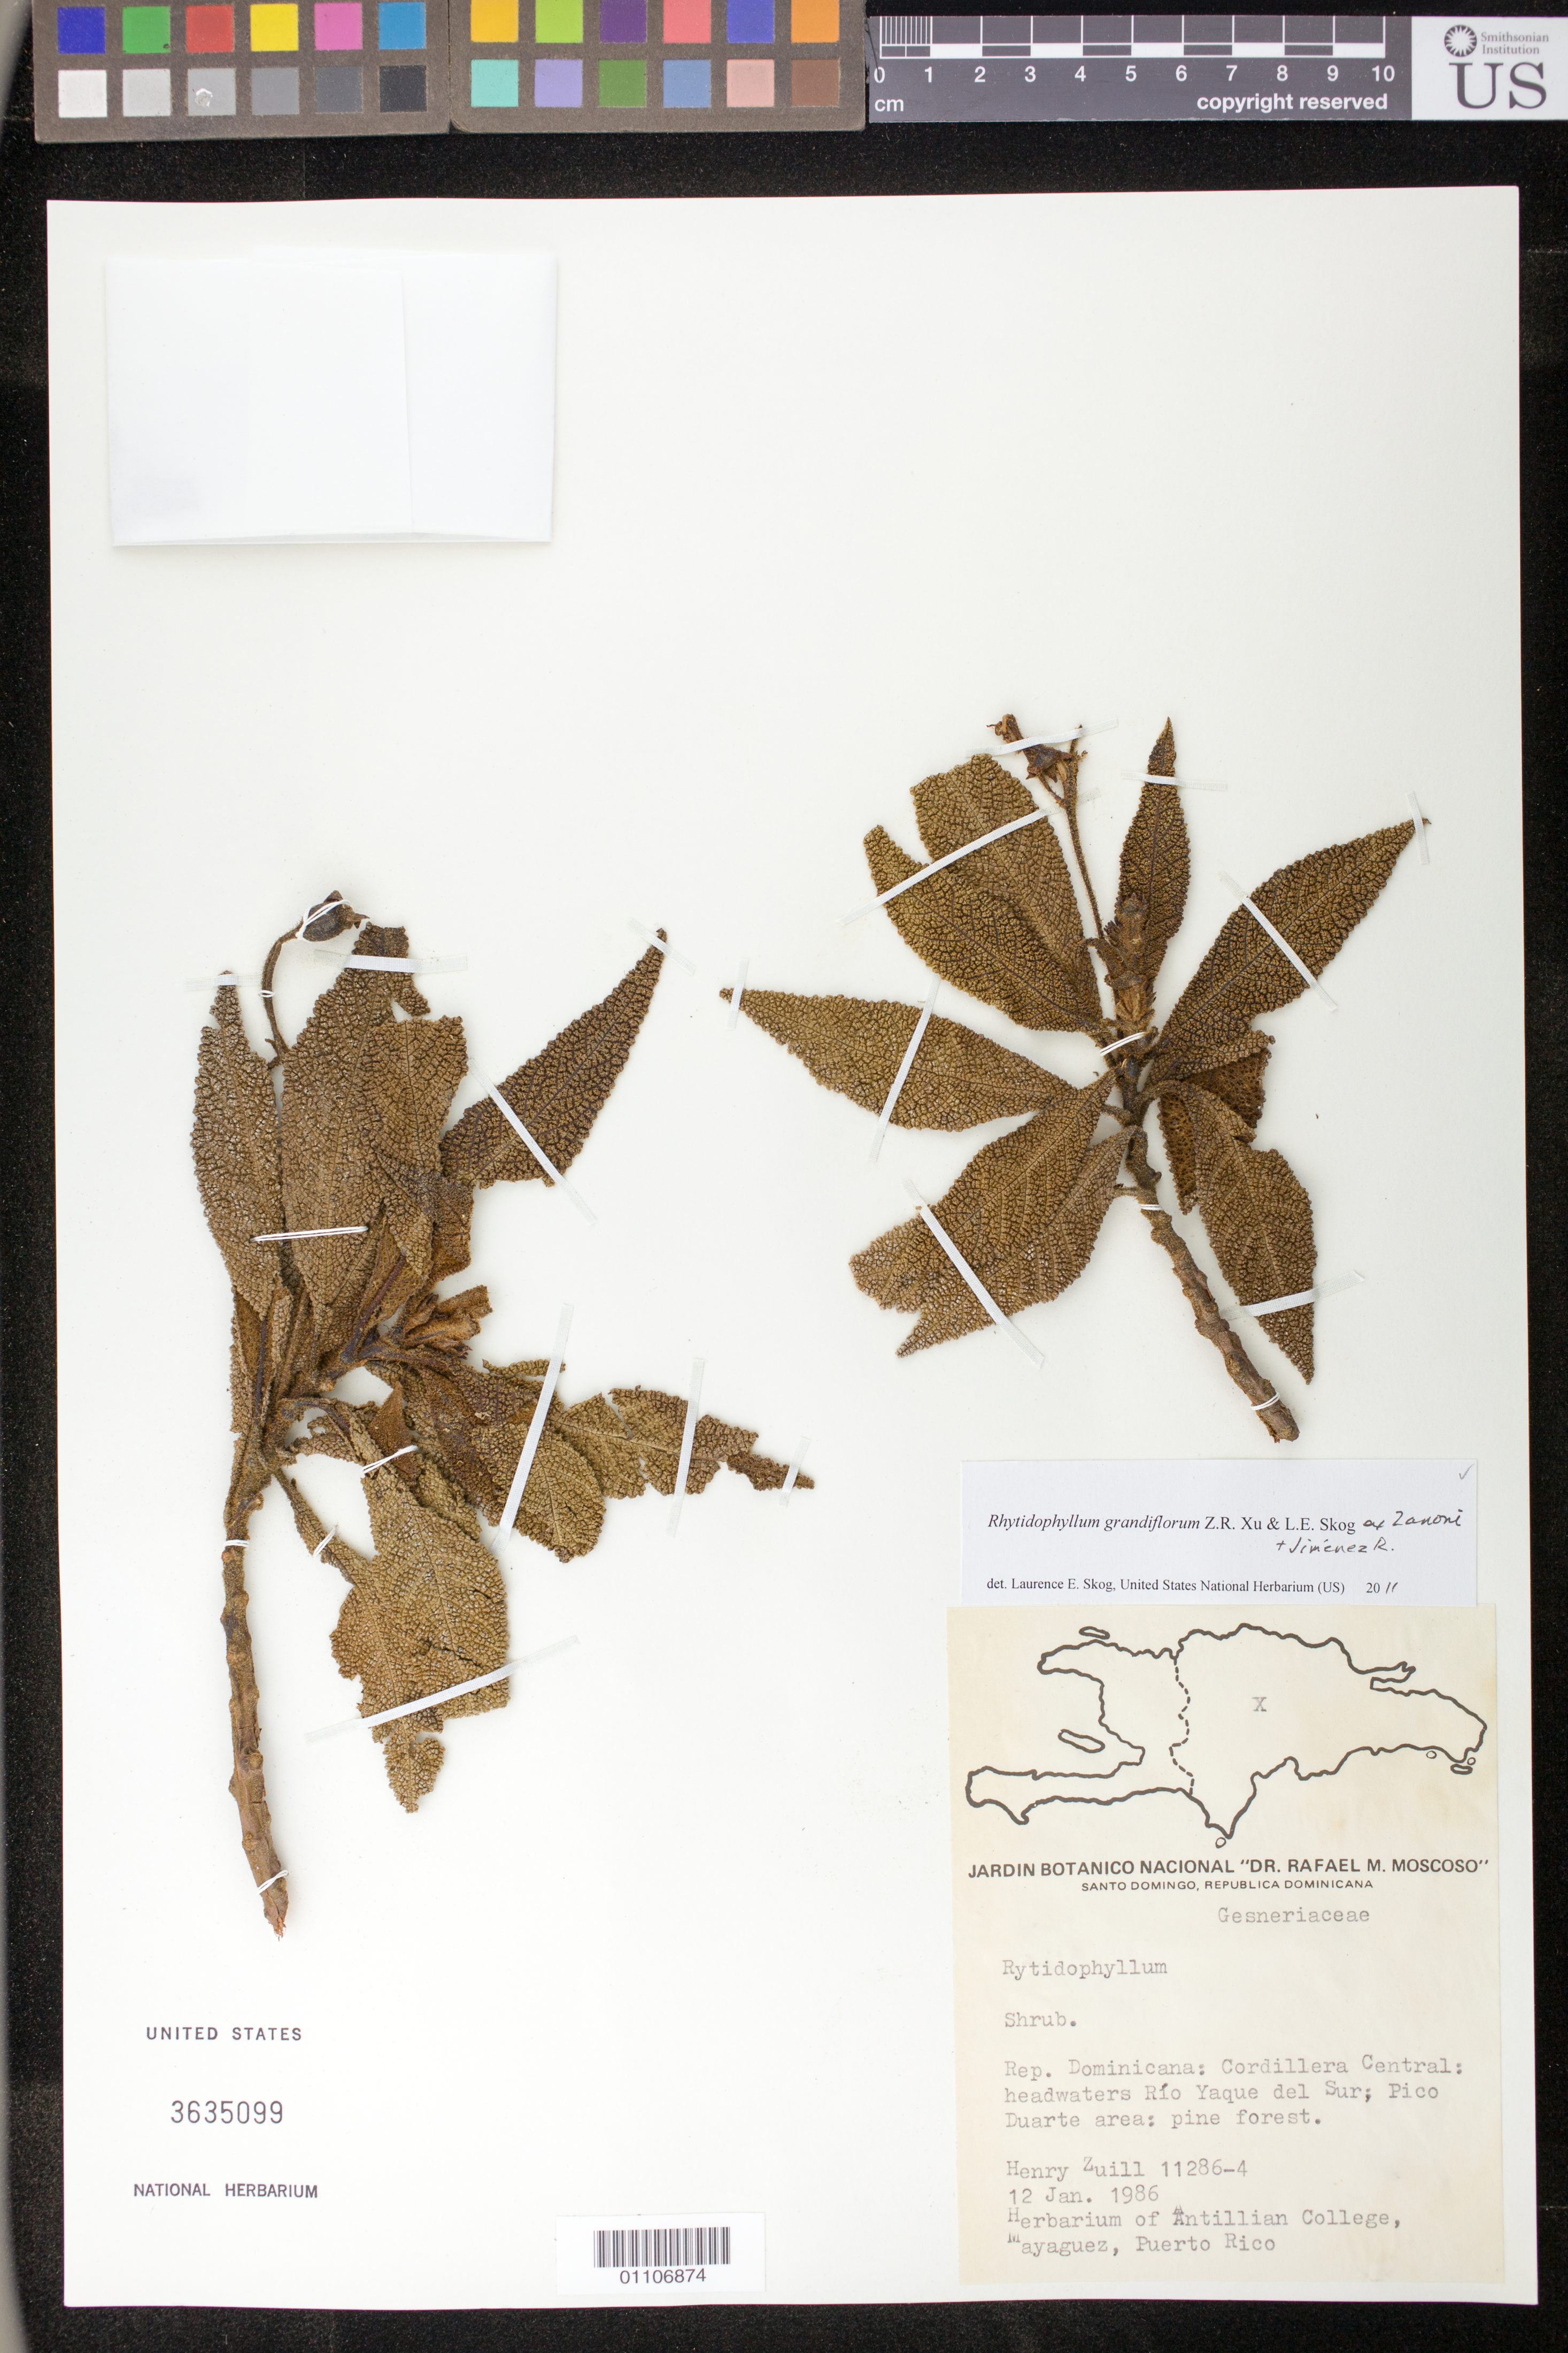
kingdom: Plantae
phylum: Tracheophyta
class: Magnoliopsida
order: Lamiales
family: Gesneriaceae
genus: Rhytidophyllum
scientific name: Rhytidophyllum grandiflorum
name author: Xu & L.E. Skog ex Zanoni & Jiménez Rodr.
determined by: Skog, Laurence E.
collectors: H. Zuill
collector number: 11286 -4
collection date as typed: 12 Jan 1986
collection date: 1986-01-12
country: Dominican Republic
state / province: San Juan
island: Hispaniola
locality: Cordillera Central: headwaters Rio Yaque del Sur; Pico Duarte area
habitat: Pine forest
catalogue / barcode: US 3635099